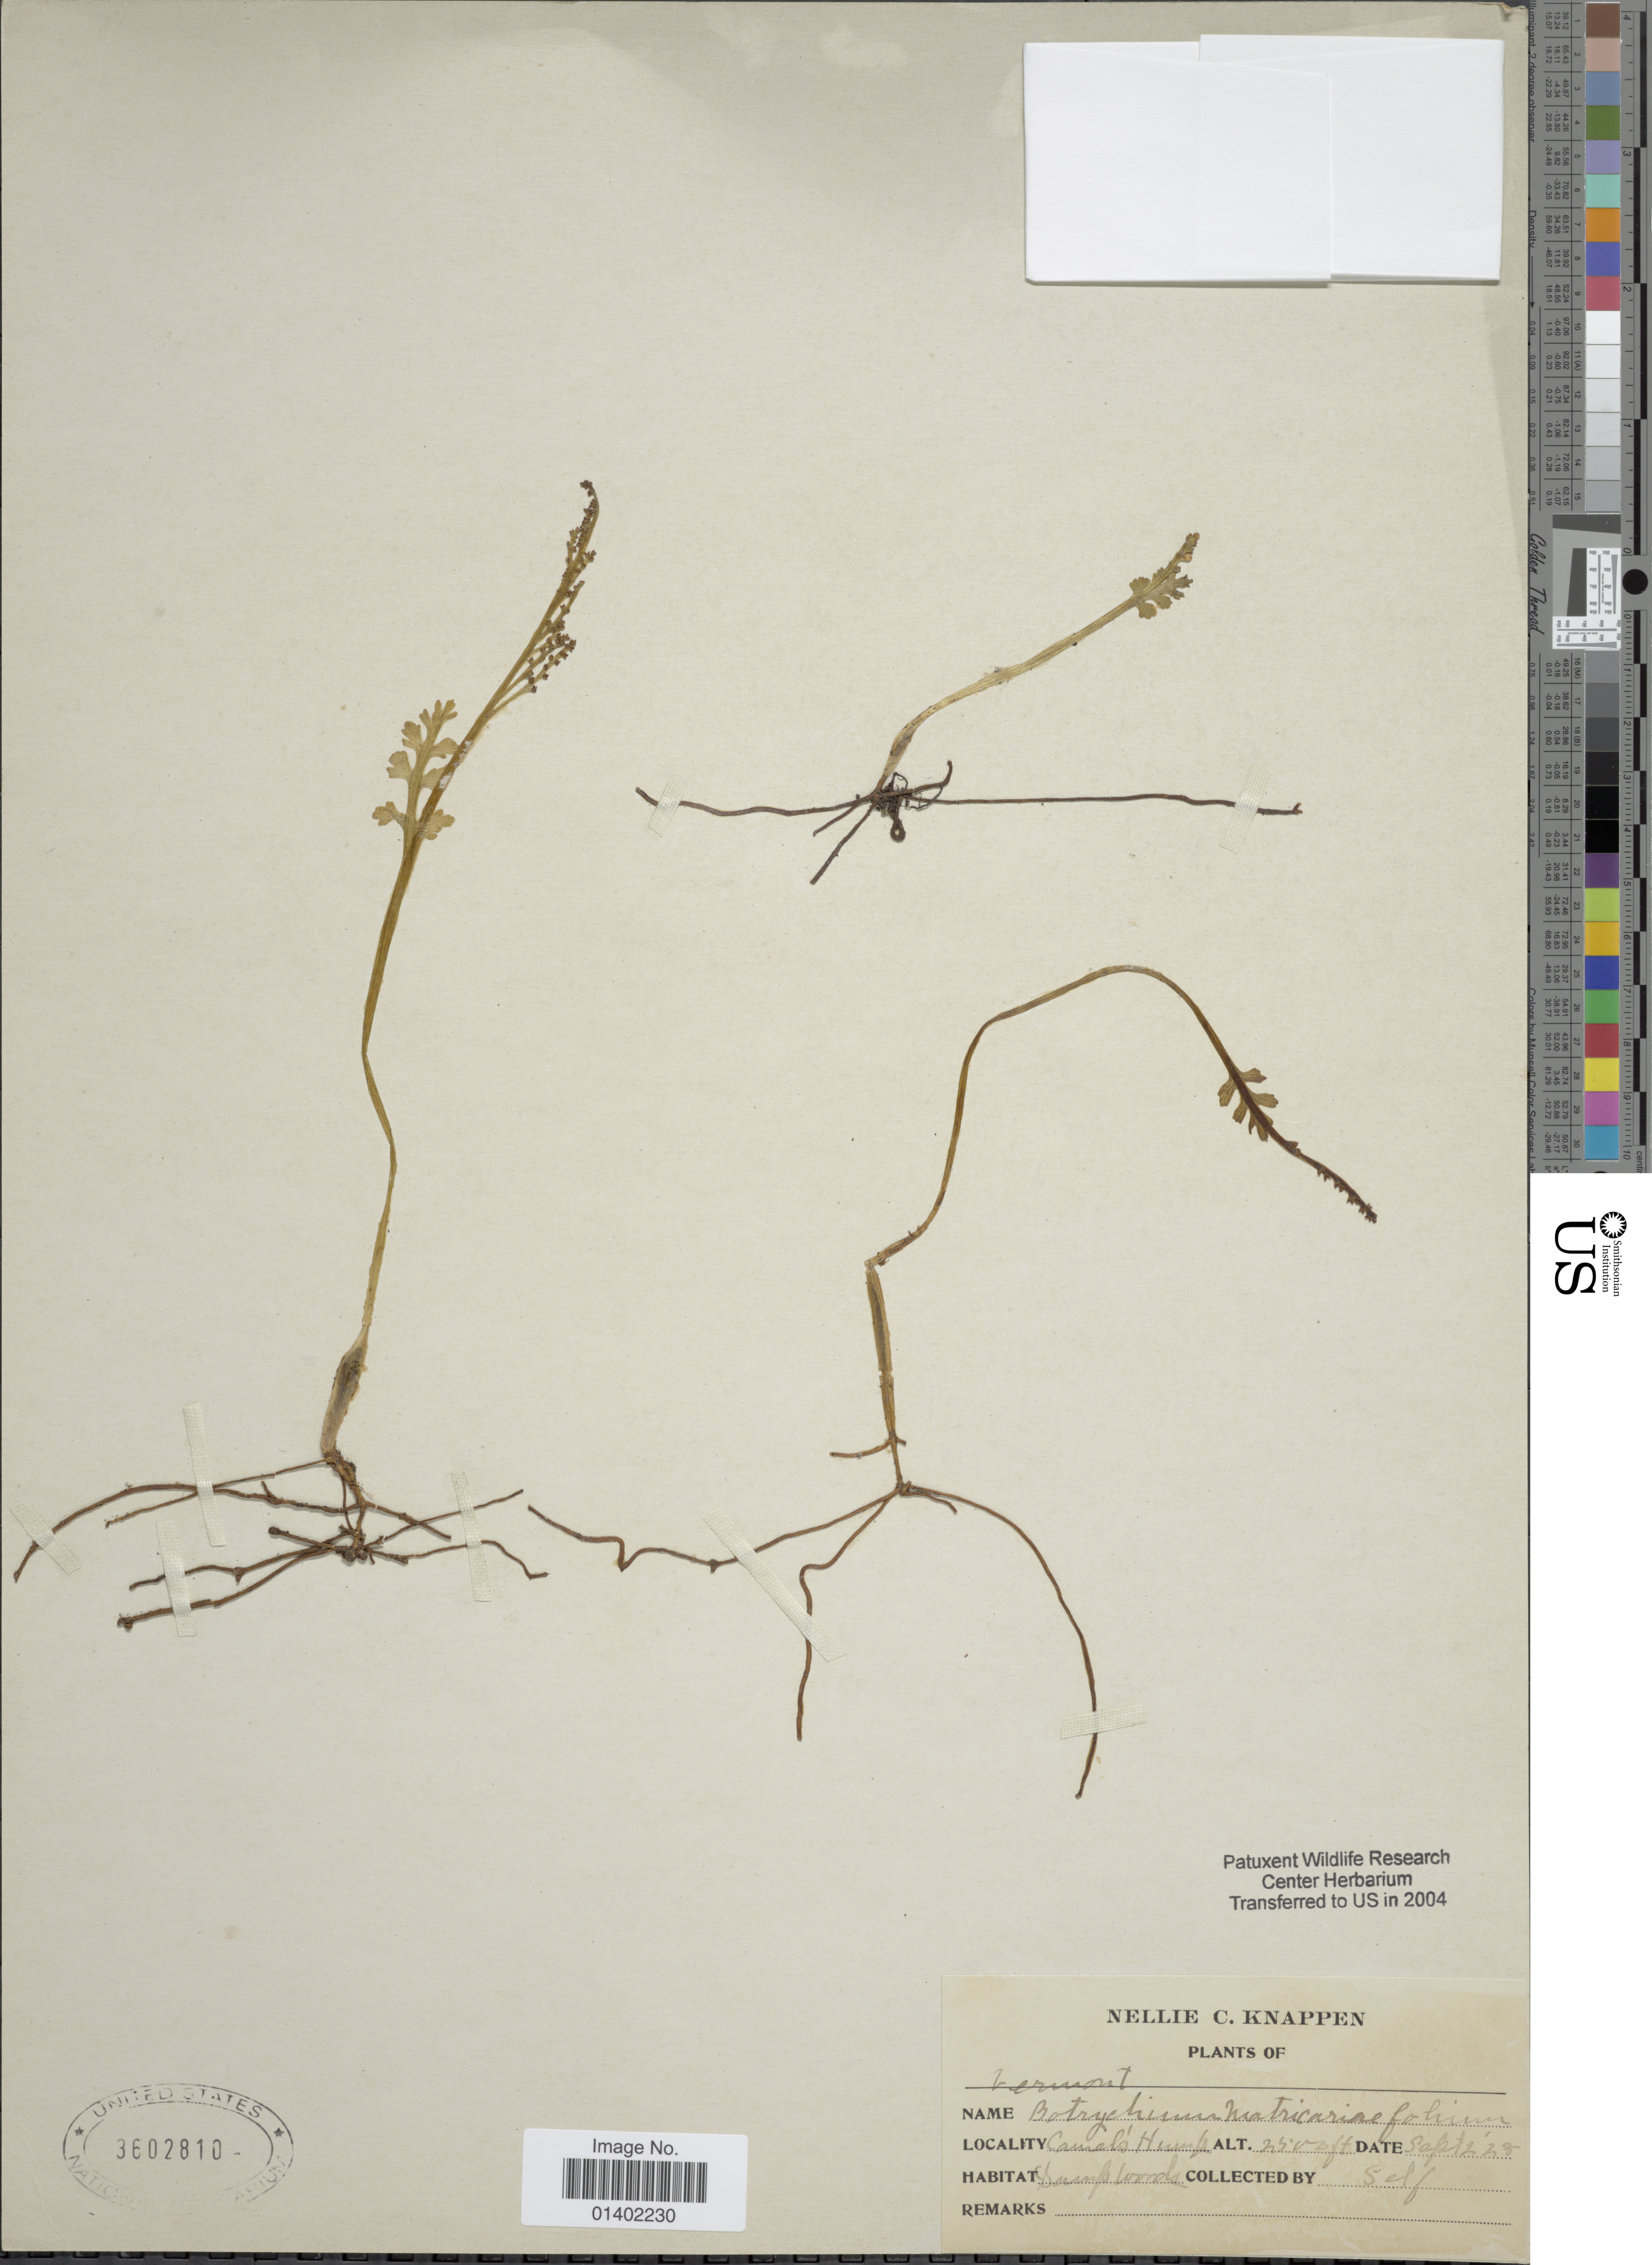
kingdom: Plantae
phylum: Tracheophyta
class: Polypodiopsida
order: Ophioglossales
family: Ophioglossaceae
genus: Botrychium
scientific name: Botrychium matricariifolium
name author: (A. Braun ex Dowell) A. Braun ex Koch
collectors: N. Knappen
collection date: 1928-09-02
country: United States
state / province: Vermont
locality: Camels Hump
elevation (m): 762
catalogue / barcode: US 3602810